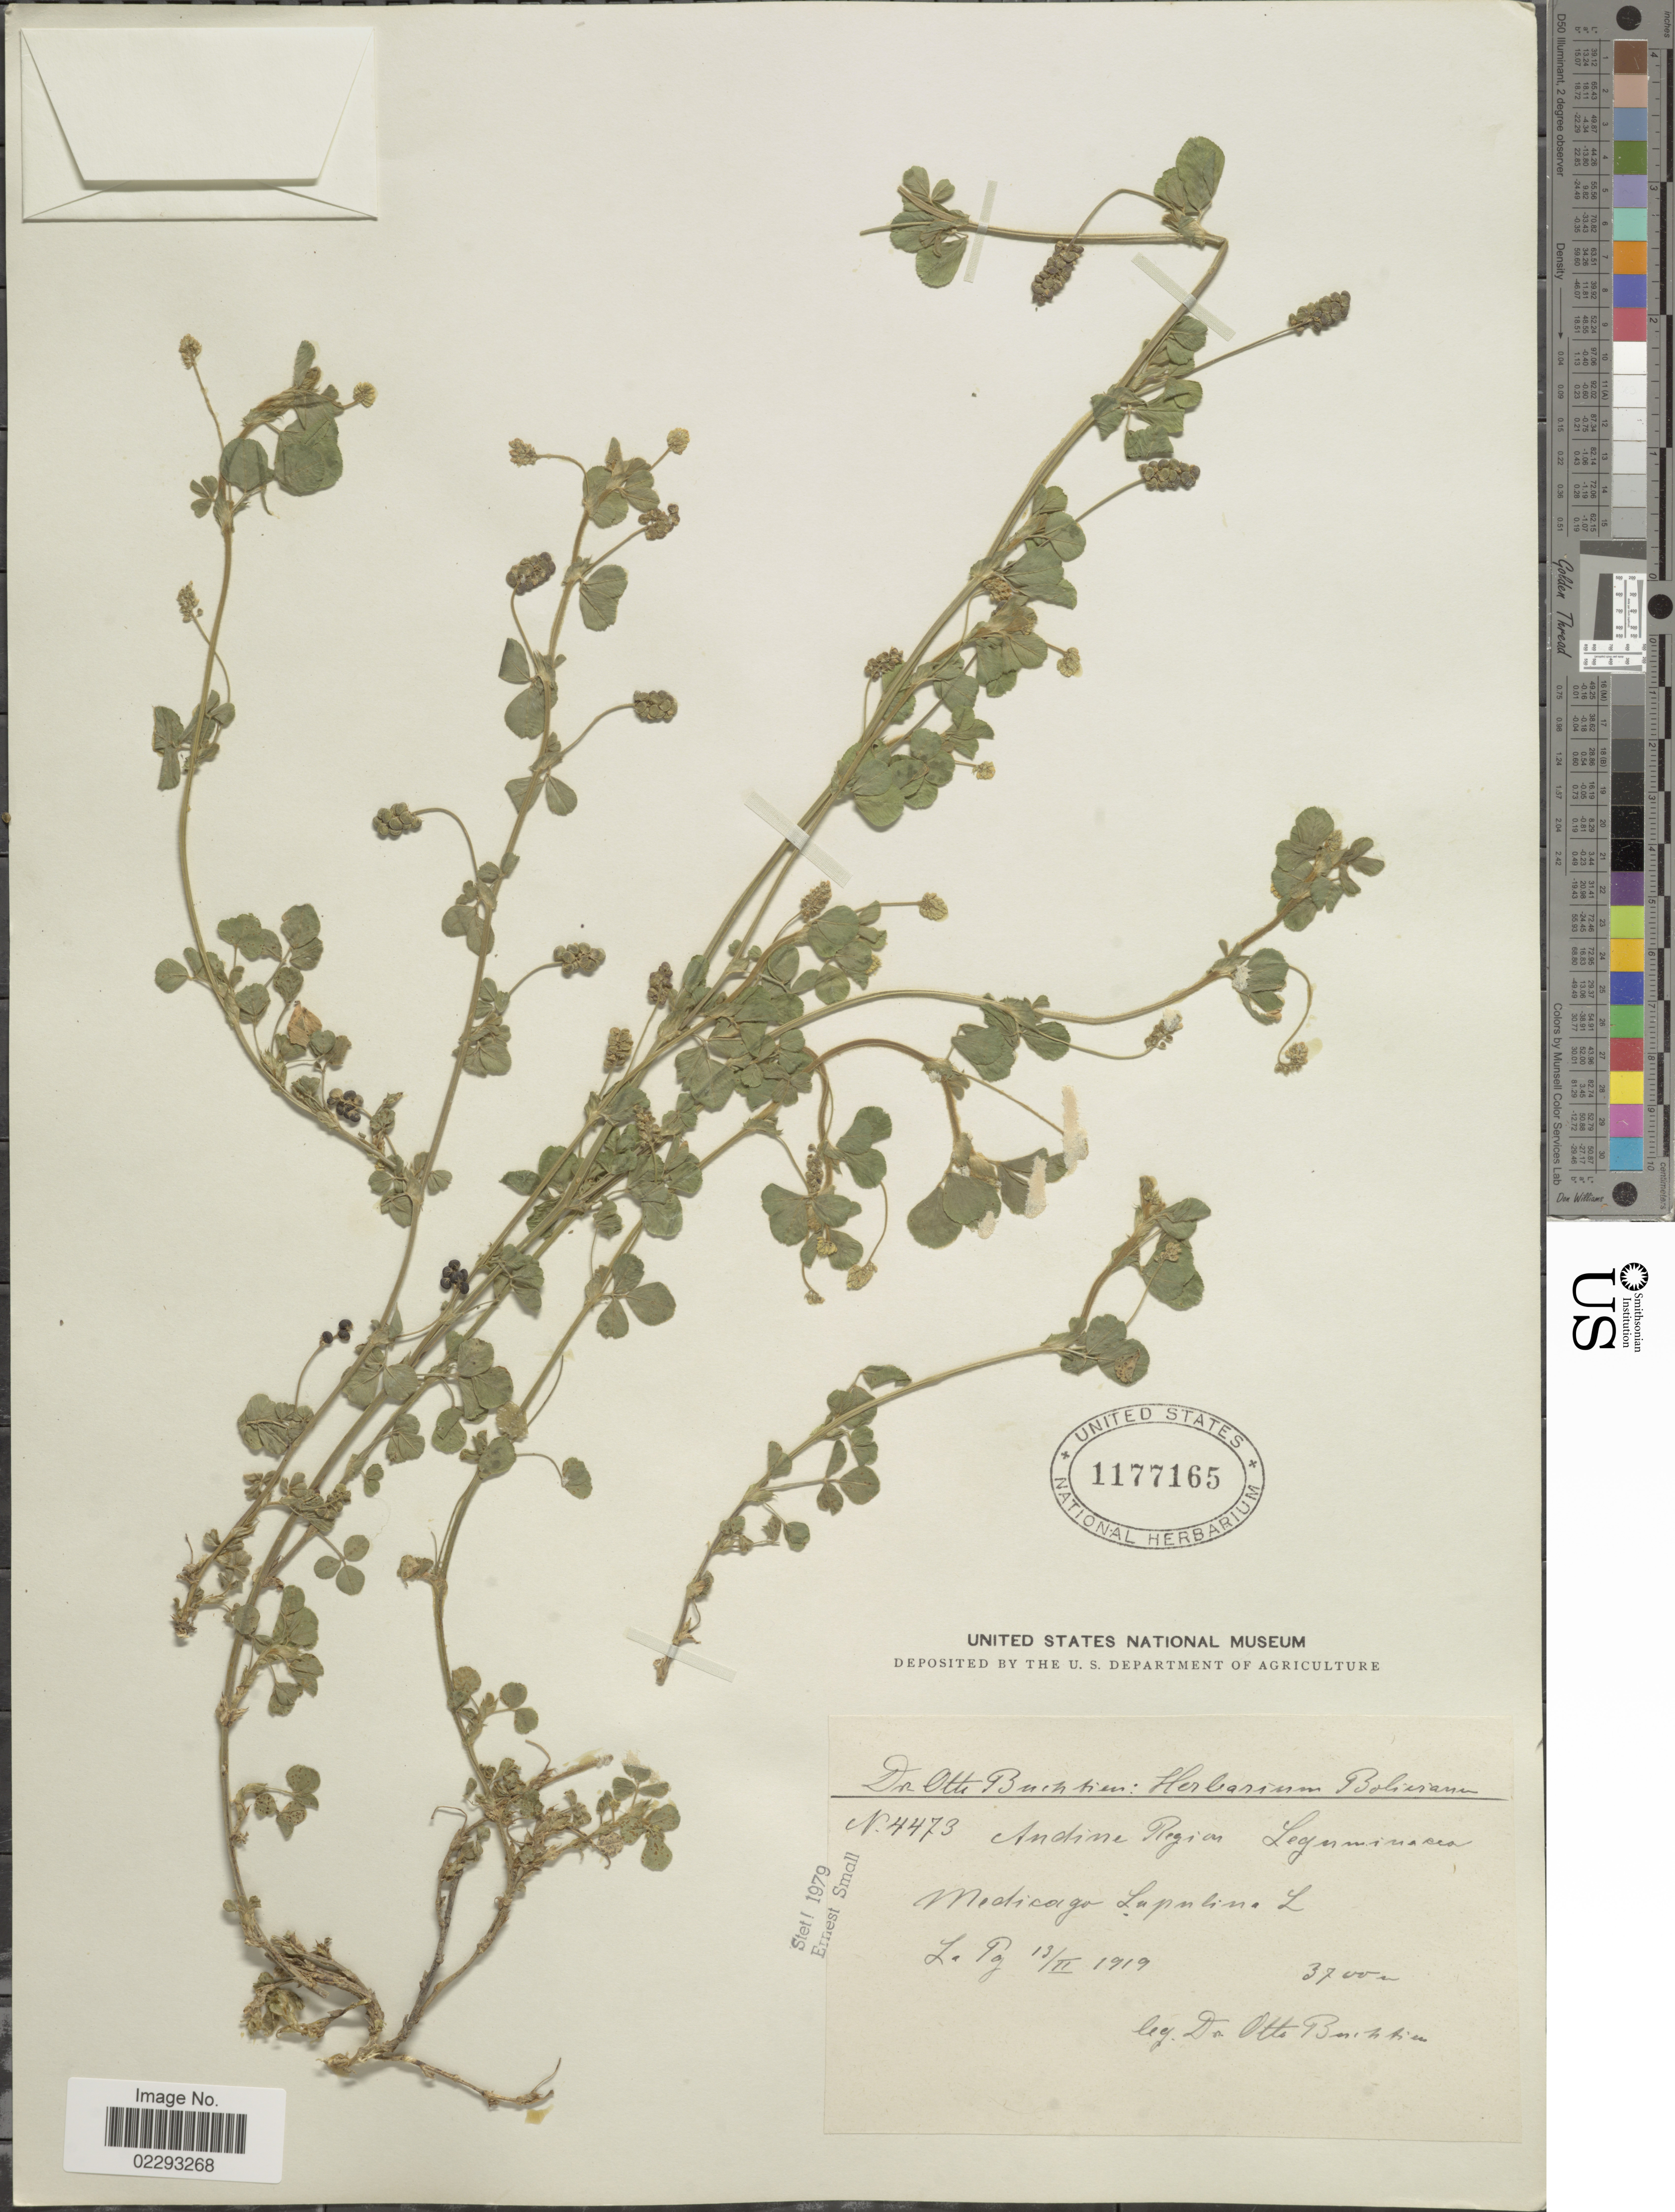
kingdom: Plantae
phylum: Tracheophyta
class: Magnoliopsida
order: Fabales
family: Fabaceae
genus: Medicago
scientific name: Medicago lupulina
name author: L.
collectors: O. Buchtien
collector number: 4473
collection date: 1919-02-13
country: Bolivia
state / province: La Paz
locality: La paz [unsure placement]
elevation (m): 3700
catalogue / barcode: US 117165